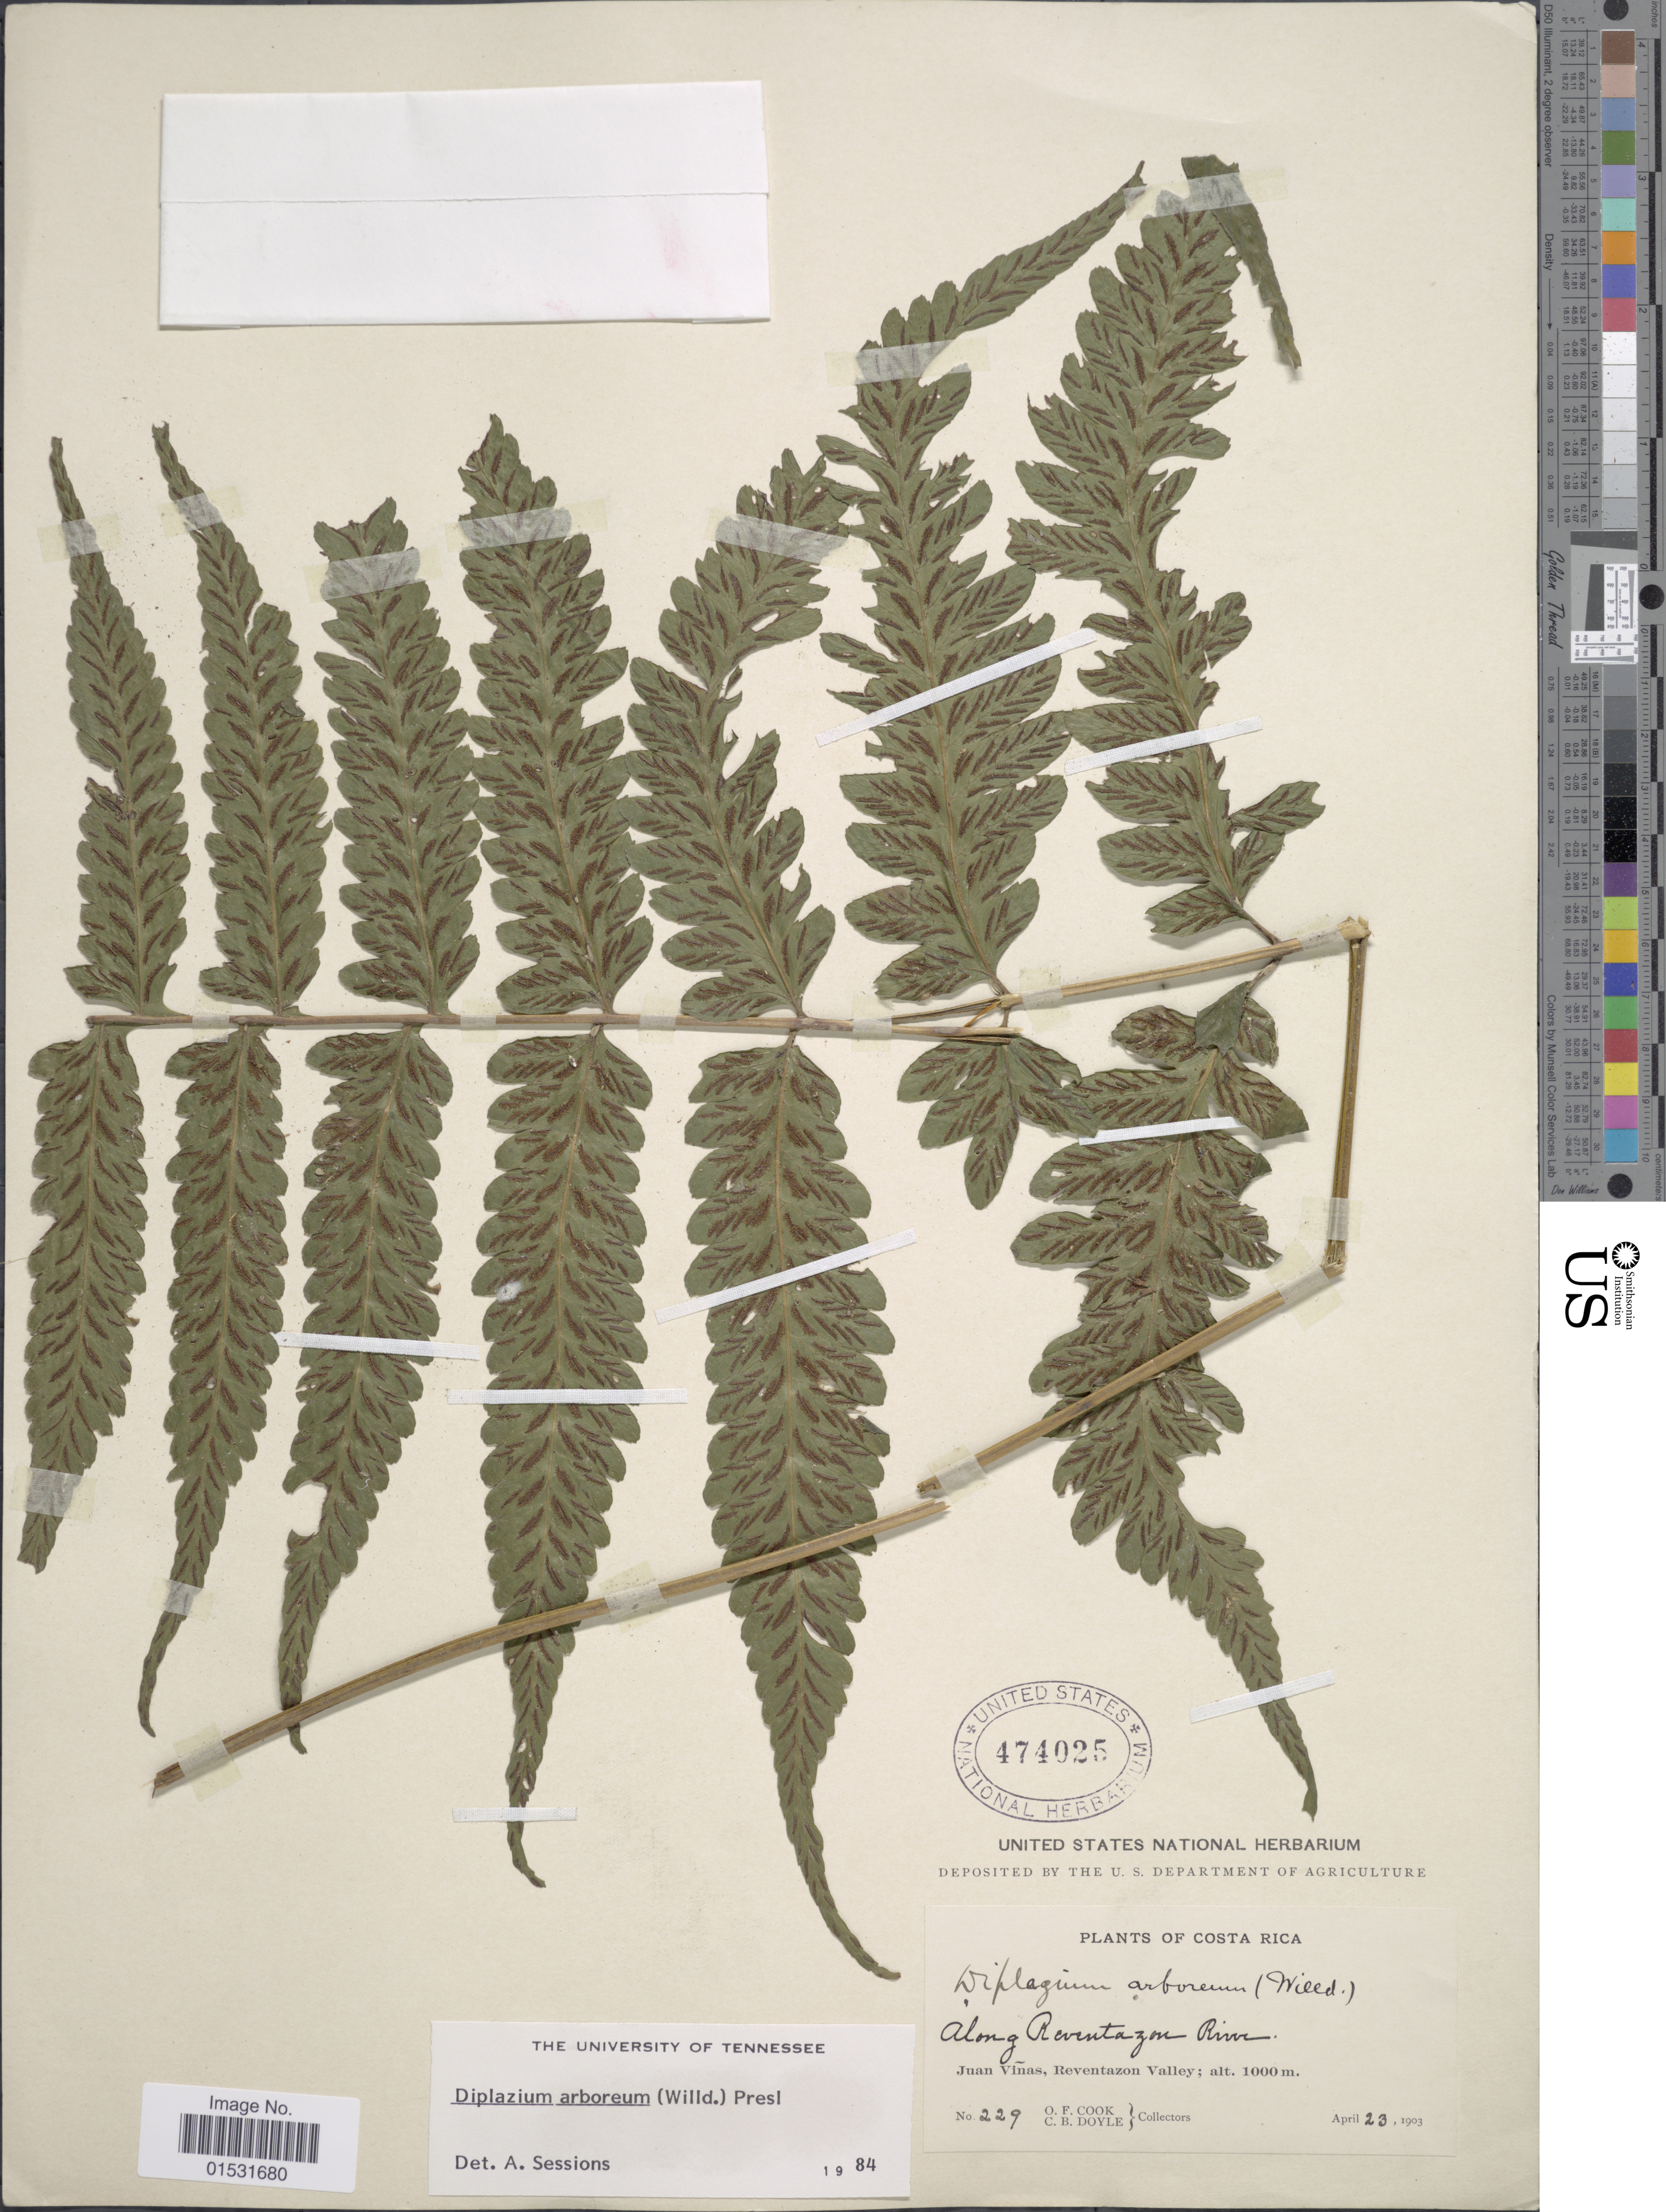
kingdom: Plantae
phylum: Tracheophyta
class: Polypodiopsida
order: Polypodiales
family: Athyriaceae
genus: Diplazium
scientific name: Diplazium cristatum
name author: (Desr.) Alston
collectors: O. F. Cook & C. Doyle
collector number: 229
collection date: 1903-04-23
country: Costa Rica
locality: Juan Vinas, Reventazon Valley.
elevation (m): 1000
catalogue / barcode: US 474025